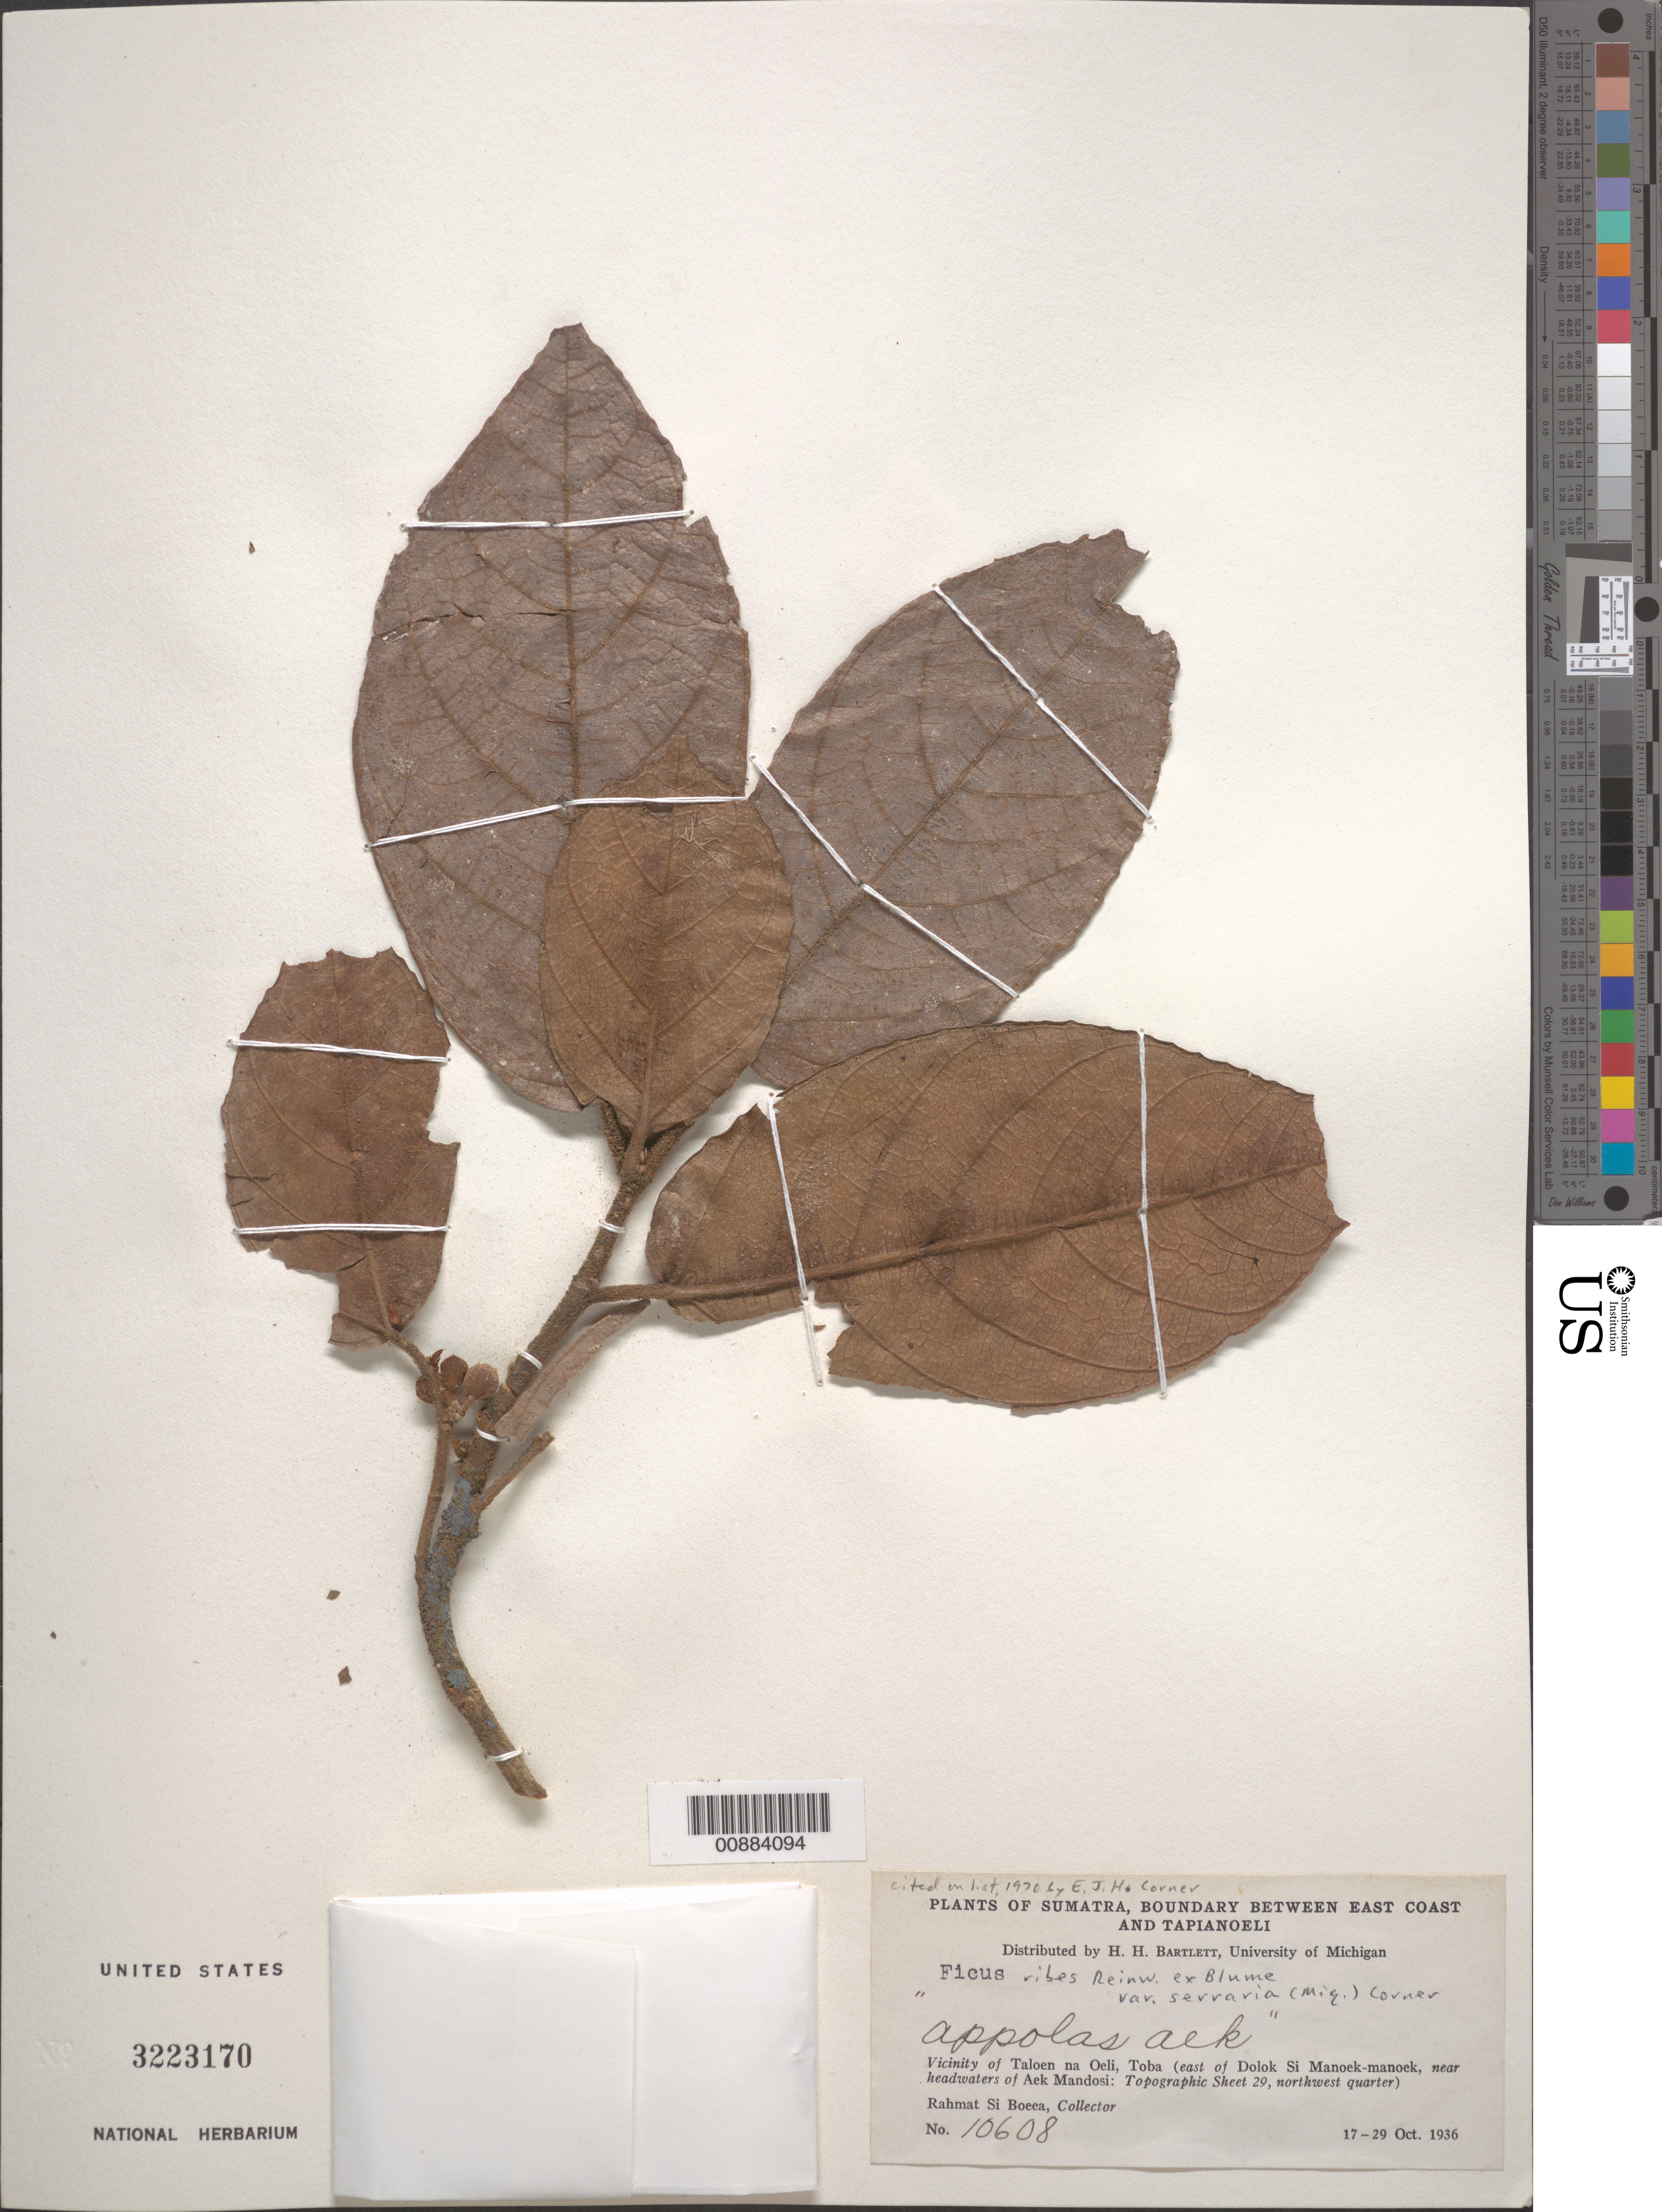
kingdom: Plantae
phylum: Tracheophyta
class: Magnoliopsida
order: Rosales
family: Moraceae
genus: Ficus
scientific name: Ficus ribes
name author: Reinw. ex Blume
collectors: Rahmat Si Boeea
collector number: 10608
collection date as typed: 17 Oct 1936 to 29 Oct 1936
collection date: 1936-10-17/1936-10-29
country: Indonesia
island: Sumatra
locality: Boundary between E coast and Tapianoeli, vicinity of Taloen na Oeli, Toba (E of Dolok Si Manock-manock, near headwaters of Aek Mandosi, Topographic Sheet 29, NW quarter)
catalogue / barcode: US 3223170